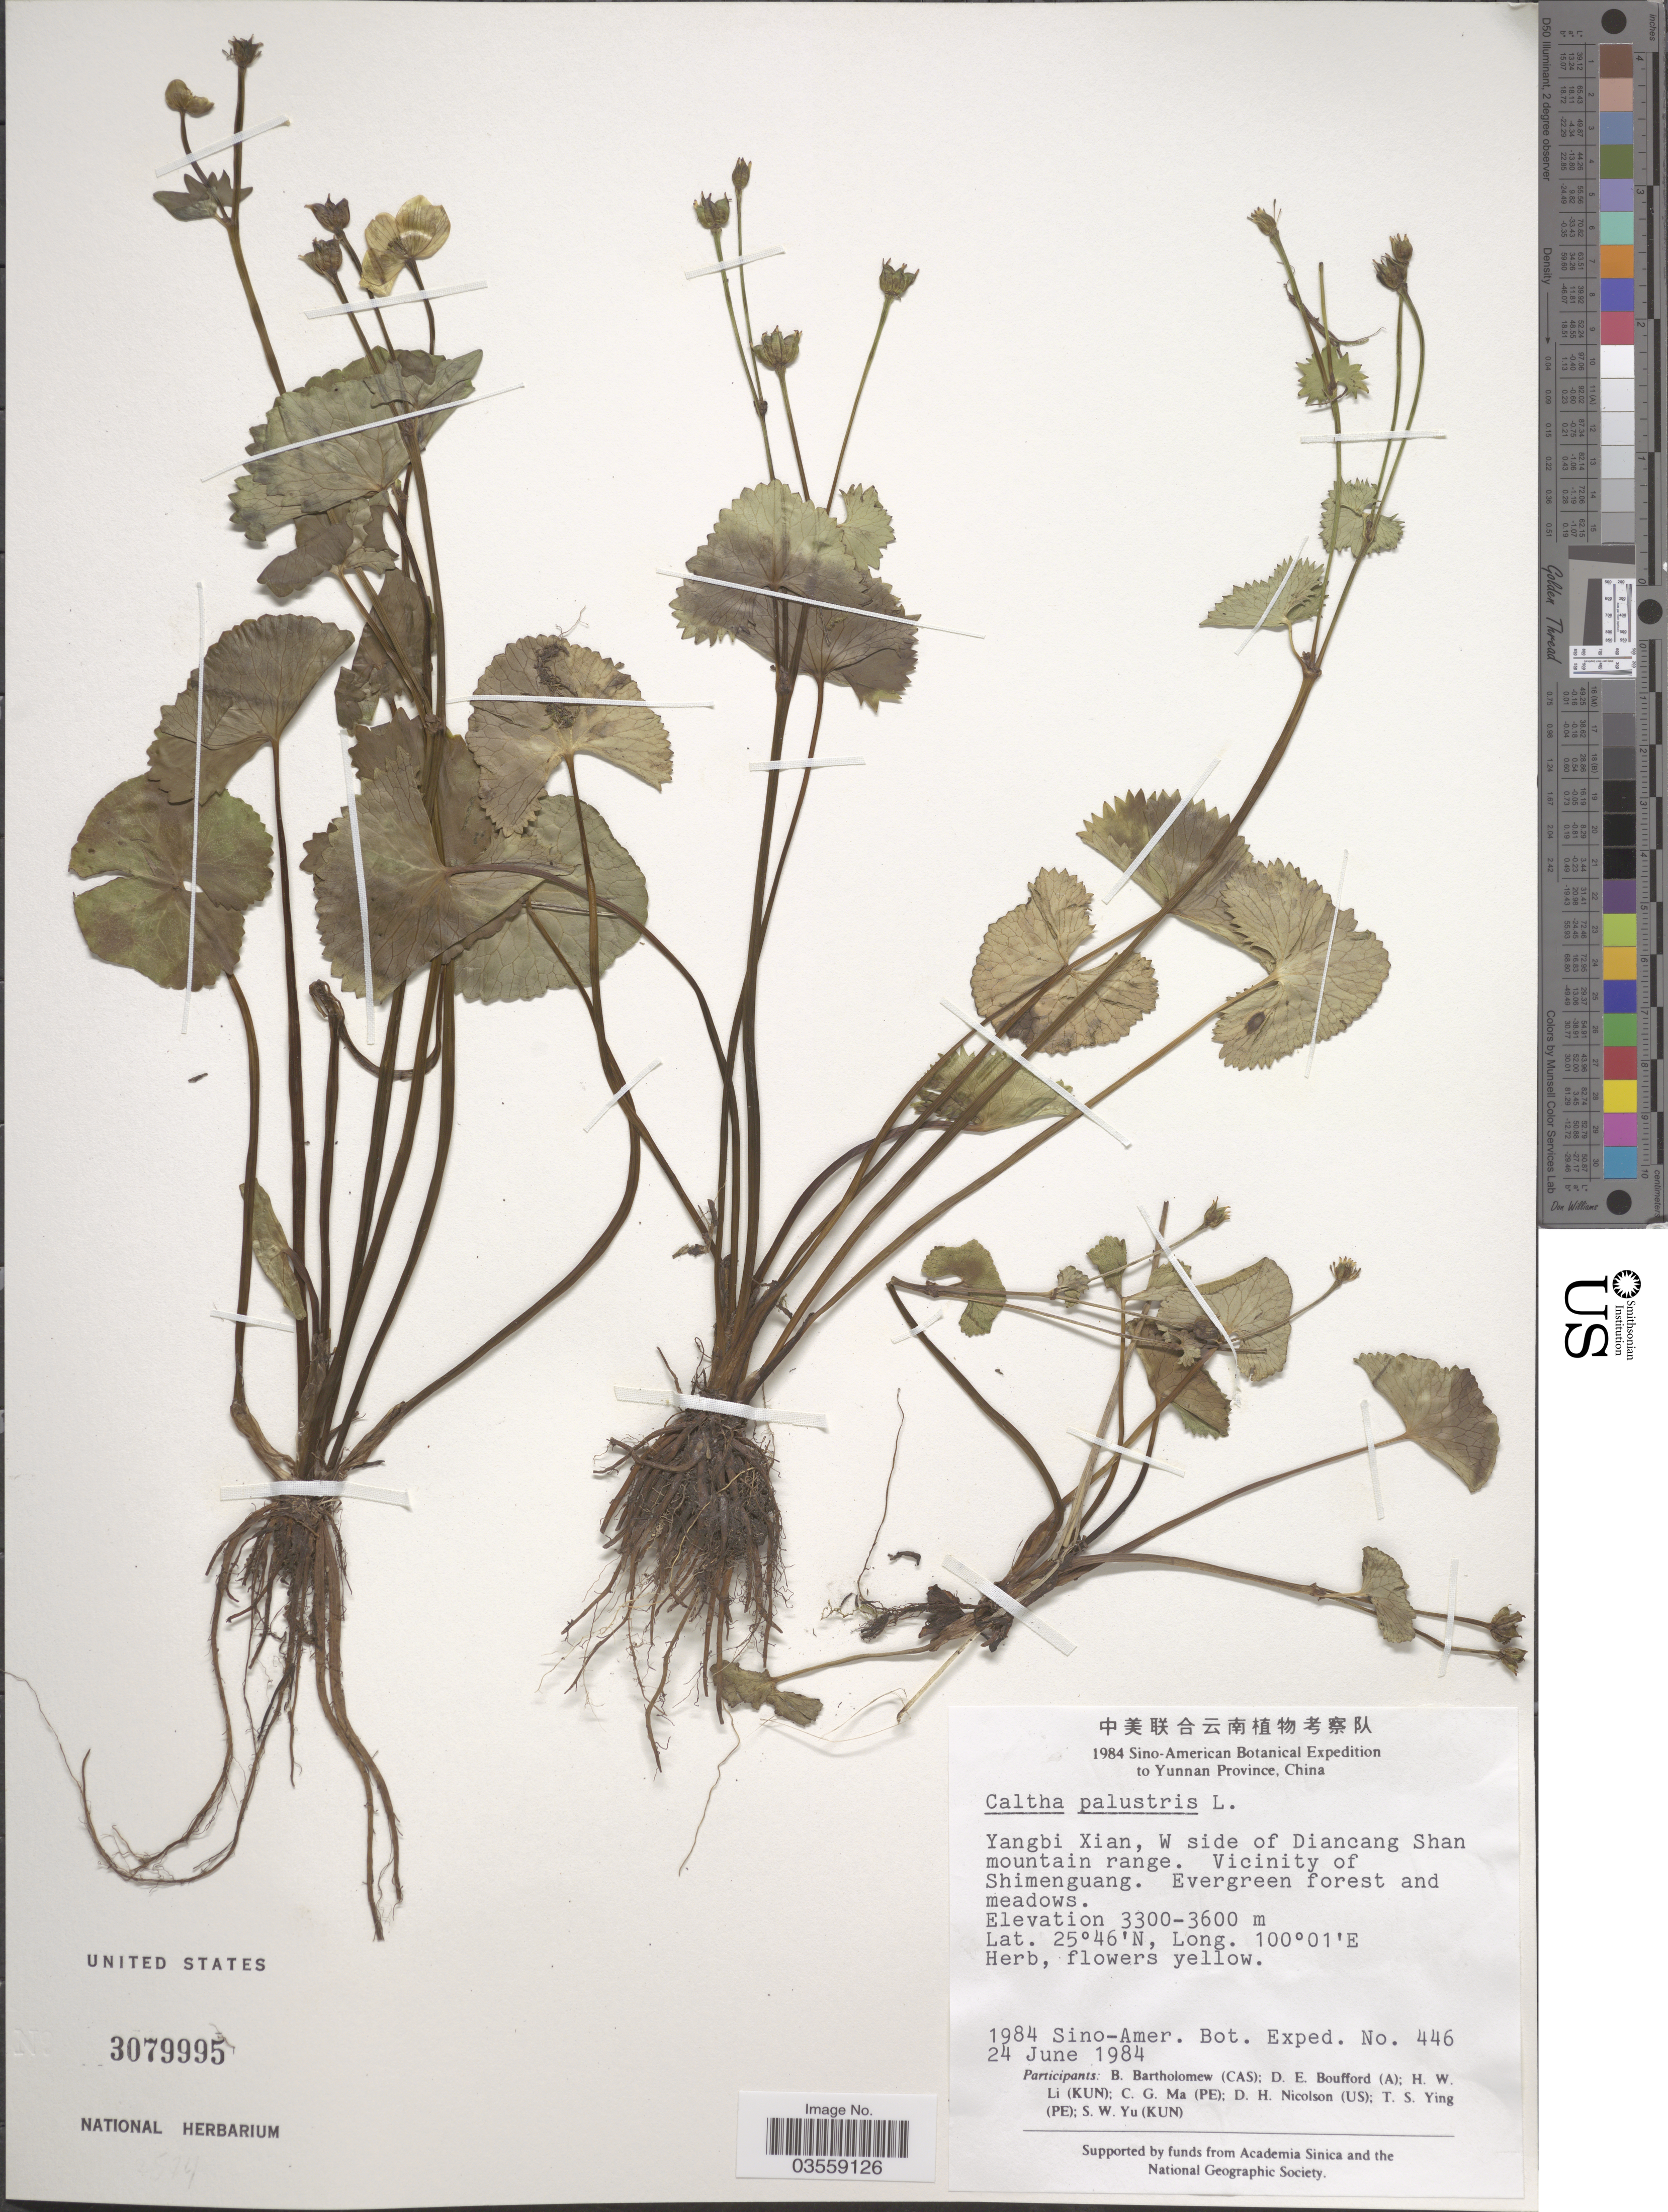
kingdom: Plantae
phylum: Tracheophyta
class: Magnoliopsida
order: Ranunculales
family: Ranunculaceae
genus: Caltha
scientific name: Caltha palustris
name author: L.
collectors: B. Bartholomew, D. E. Boufford, H. W. Li, C. Ma & et al.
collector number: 446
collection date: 1984-06-24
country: China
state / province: Yunnan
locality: Yangbi Xian, W side of Diancang Shan mountain range. Vicinity of Shimenguang.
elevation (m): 3300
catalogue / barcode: US 3079995